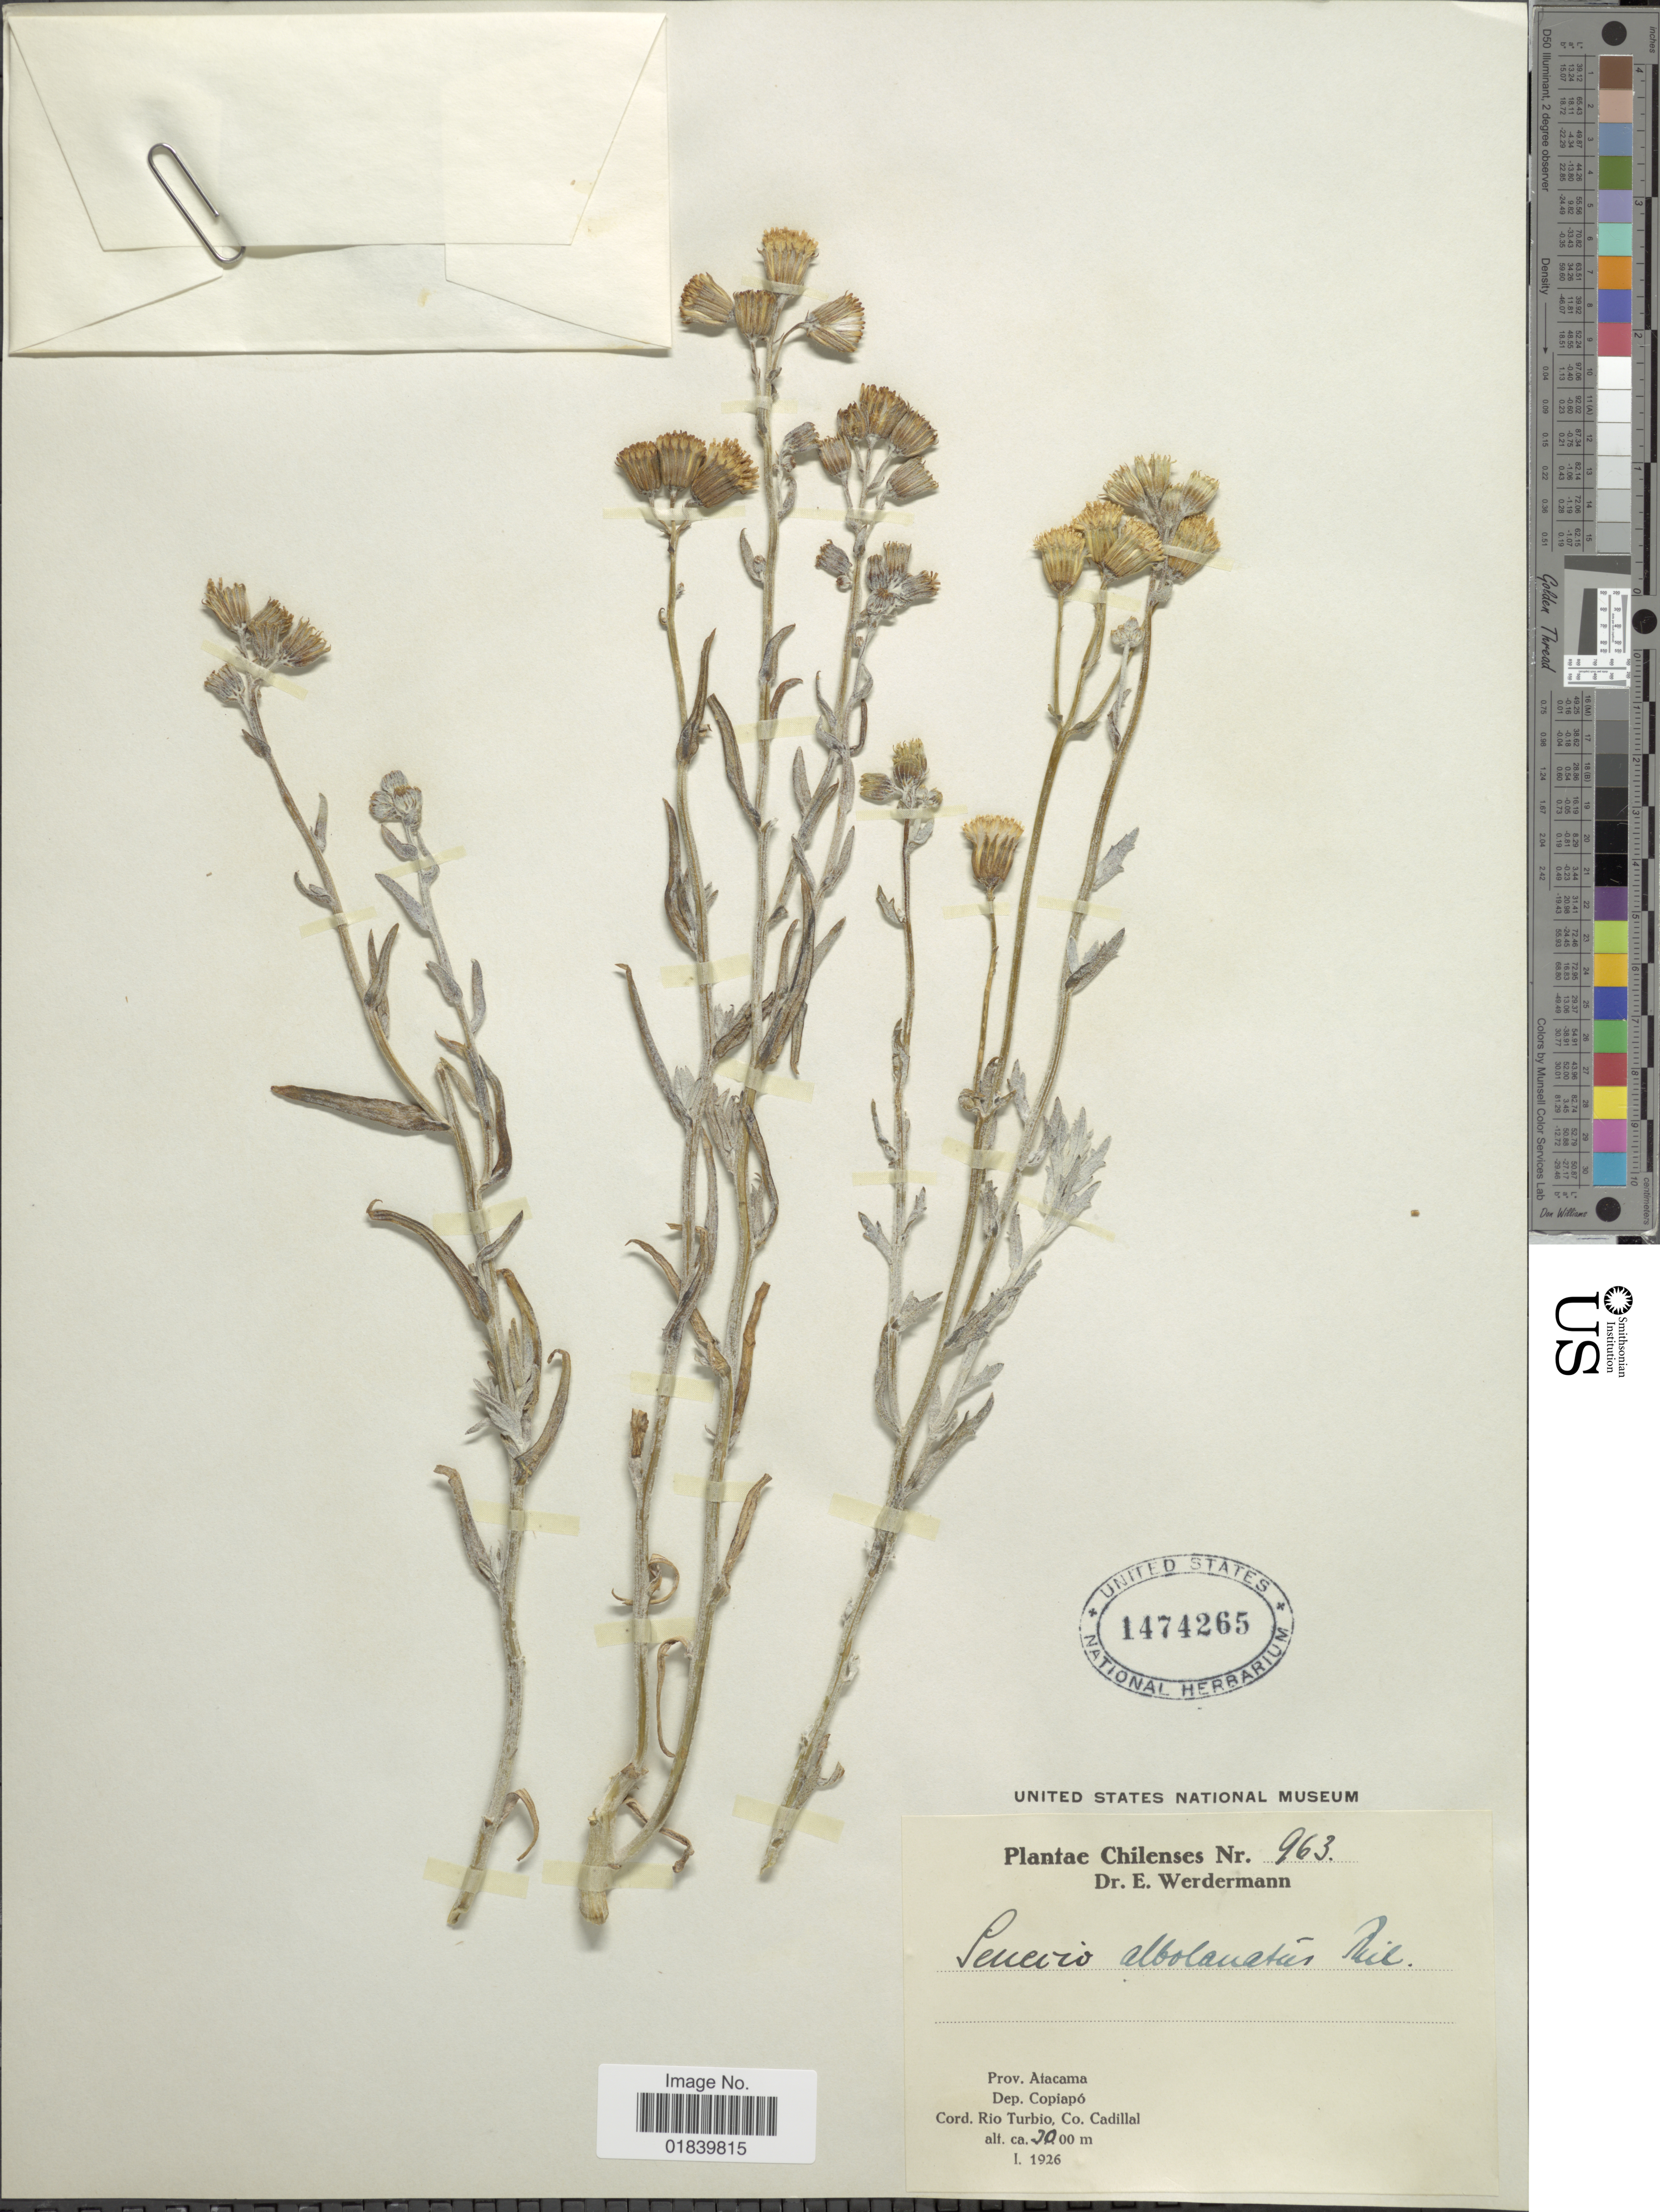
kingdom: Plantae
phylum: Tracheophyta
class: Magnoliopsida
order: Asterales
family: Asteraceae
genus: Senecio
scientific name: Senecio albolanatus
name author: Phil.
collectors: E. Werdermann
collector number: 963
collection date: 1926-01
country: Chile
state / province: Atacama (III)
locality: Prov. Atacama, Dep. Copiapo. Cord. Rio Turbio. Co. Cadillal.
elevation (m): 2000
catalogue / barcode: US 1474265